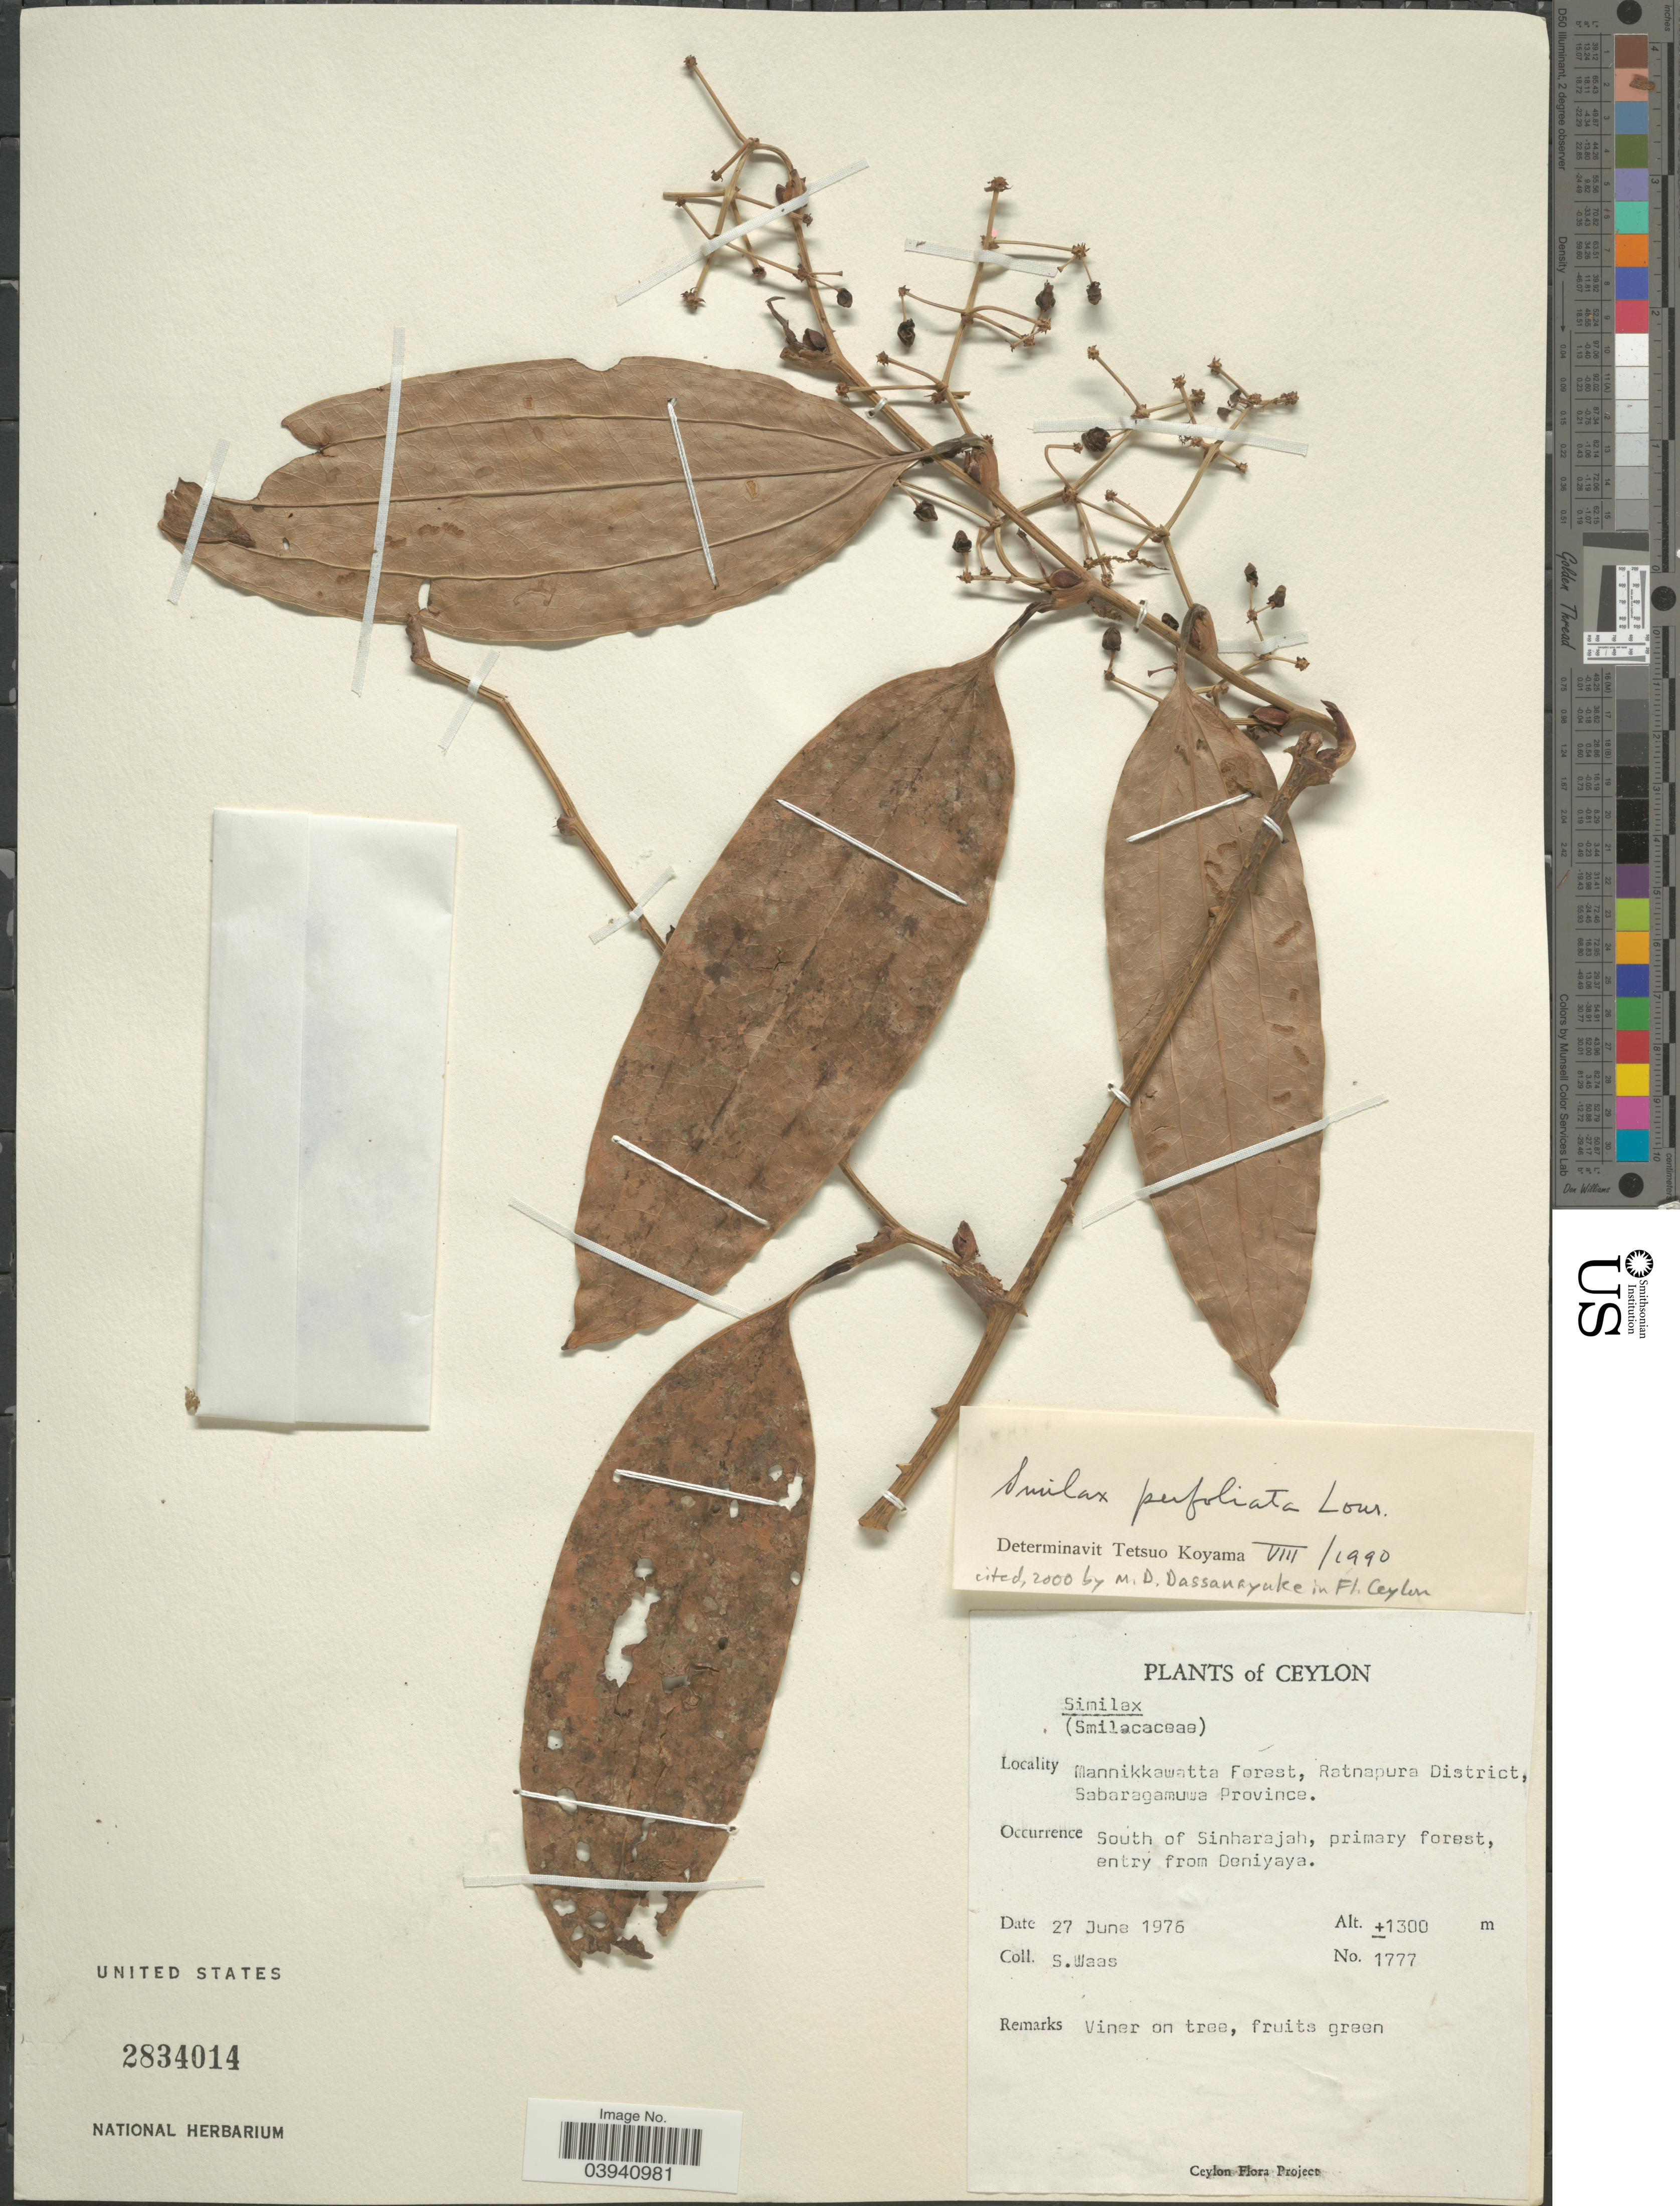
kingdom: Plantae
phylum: Tracheophyta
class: Liliopsida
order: Liliales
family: Smilacaceae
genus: Smilax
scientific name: Smilax perfoliata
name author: Lour.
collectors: S. Waas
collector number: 1777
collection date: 1976-06-27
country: Sri Lanka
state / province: Sabaragamuwa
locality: Ceylon. Mannikkawatta Forest, Ratnapura District. South of Sinharajah, primary forest, entry from Deniyaya.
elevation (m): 1300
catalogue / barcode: US 2834014